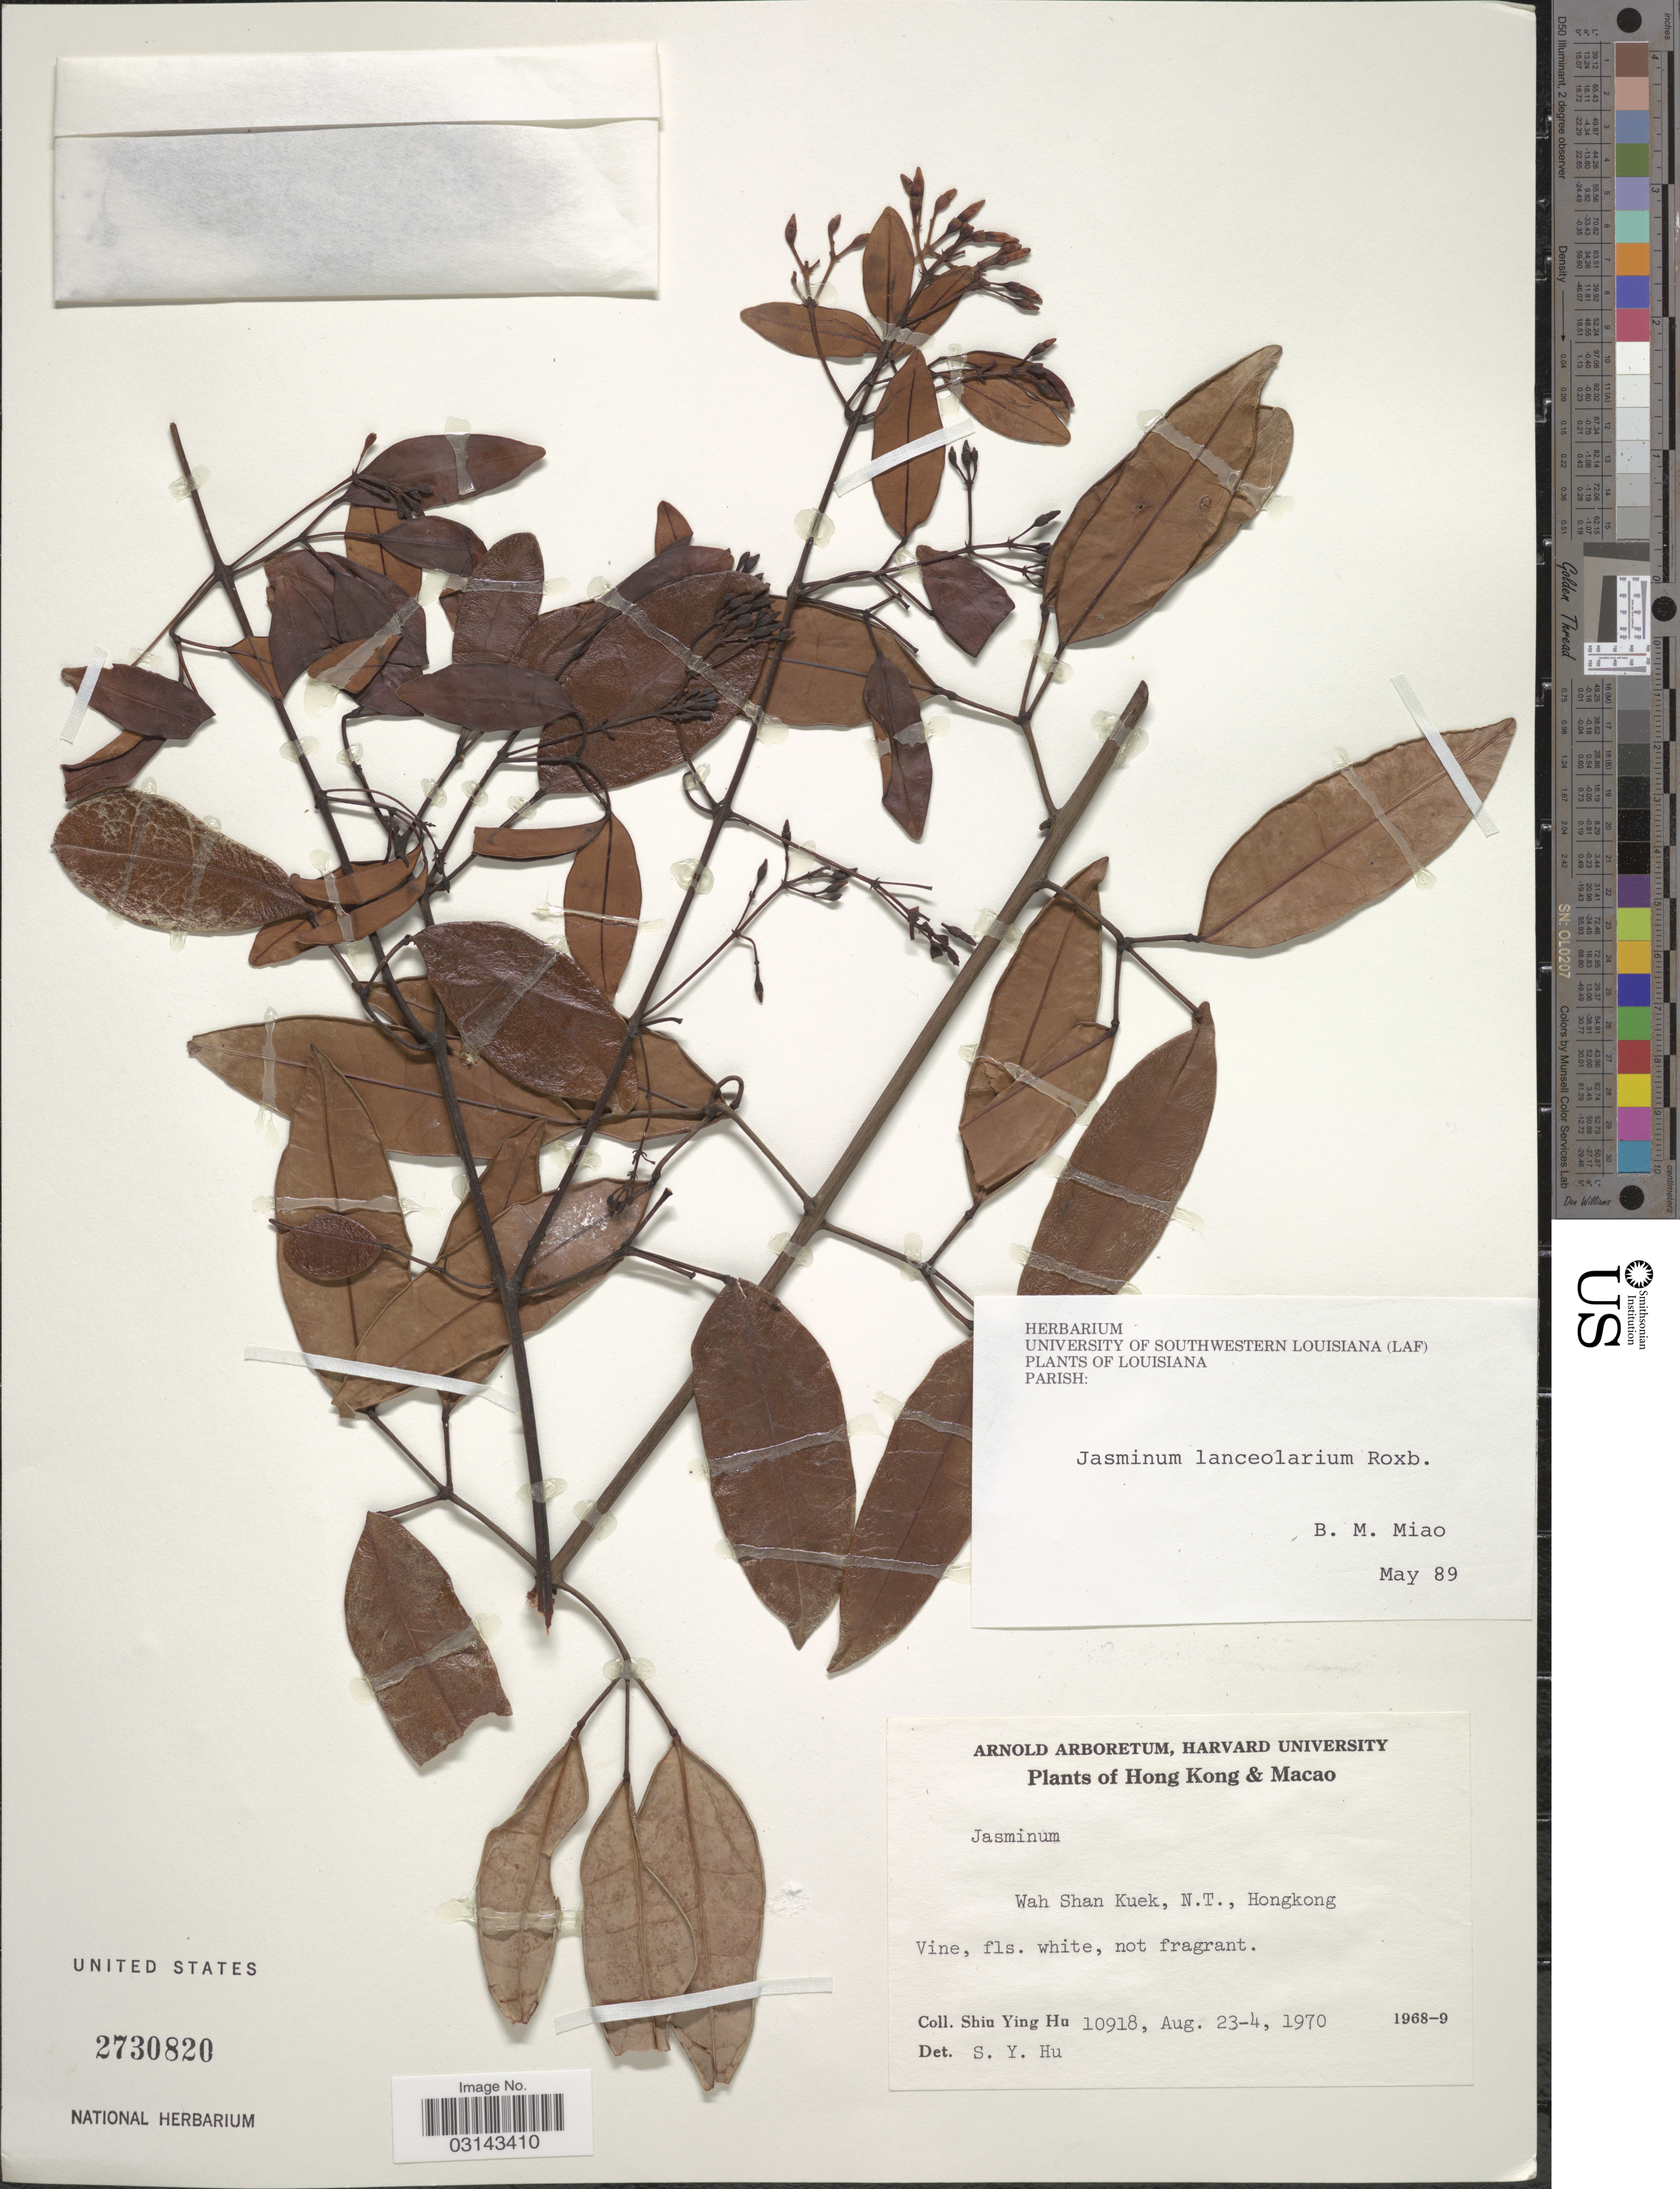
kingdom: Plantae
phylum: Tracheophyta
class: Magnoliopsida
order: Lamiales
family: Oleaceae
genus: Jasminum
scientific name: Jasminum lanceolarium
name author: Roxb.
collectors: S. Y. Hu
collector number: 10918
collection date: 1970-08-04/1970-08-23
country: China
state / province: Hong Kong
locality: Wah Shan Kuek, N.T.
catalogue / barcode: US 2730820